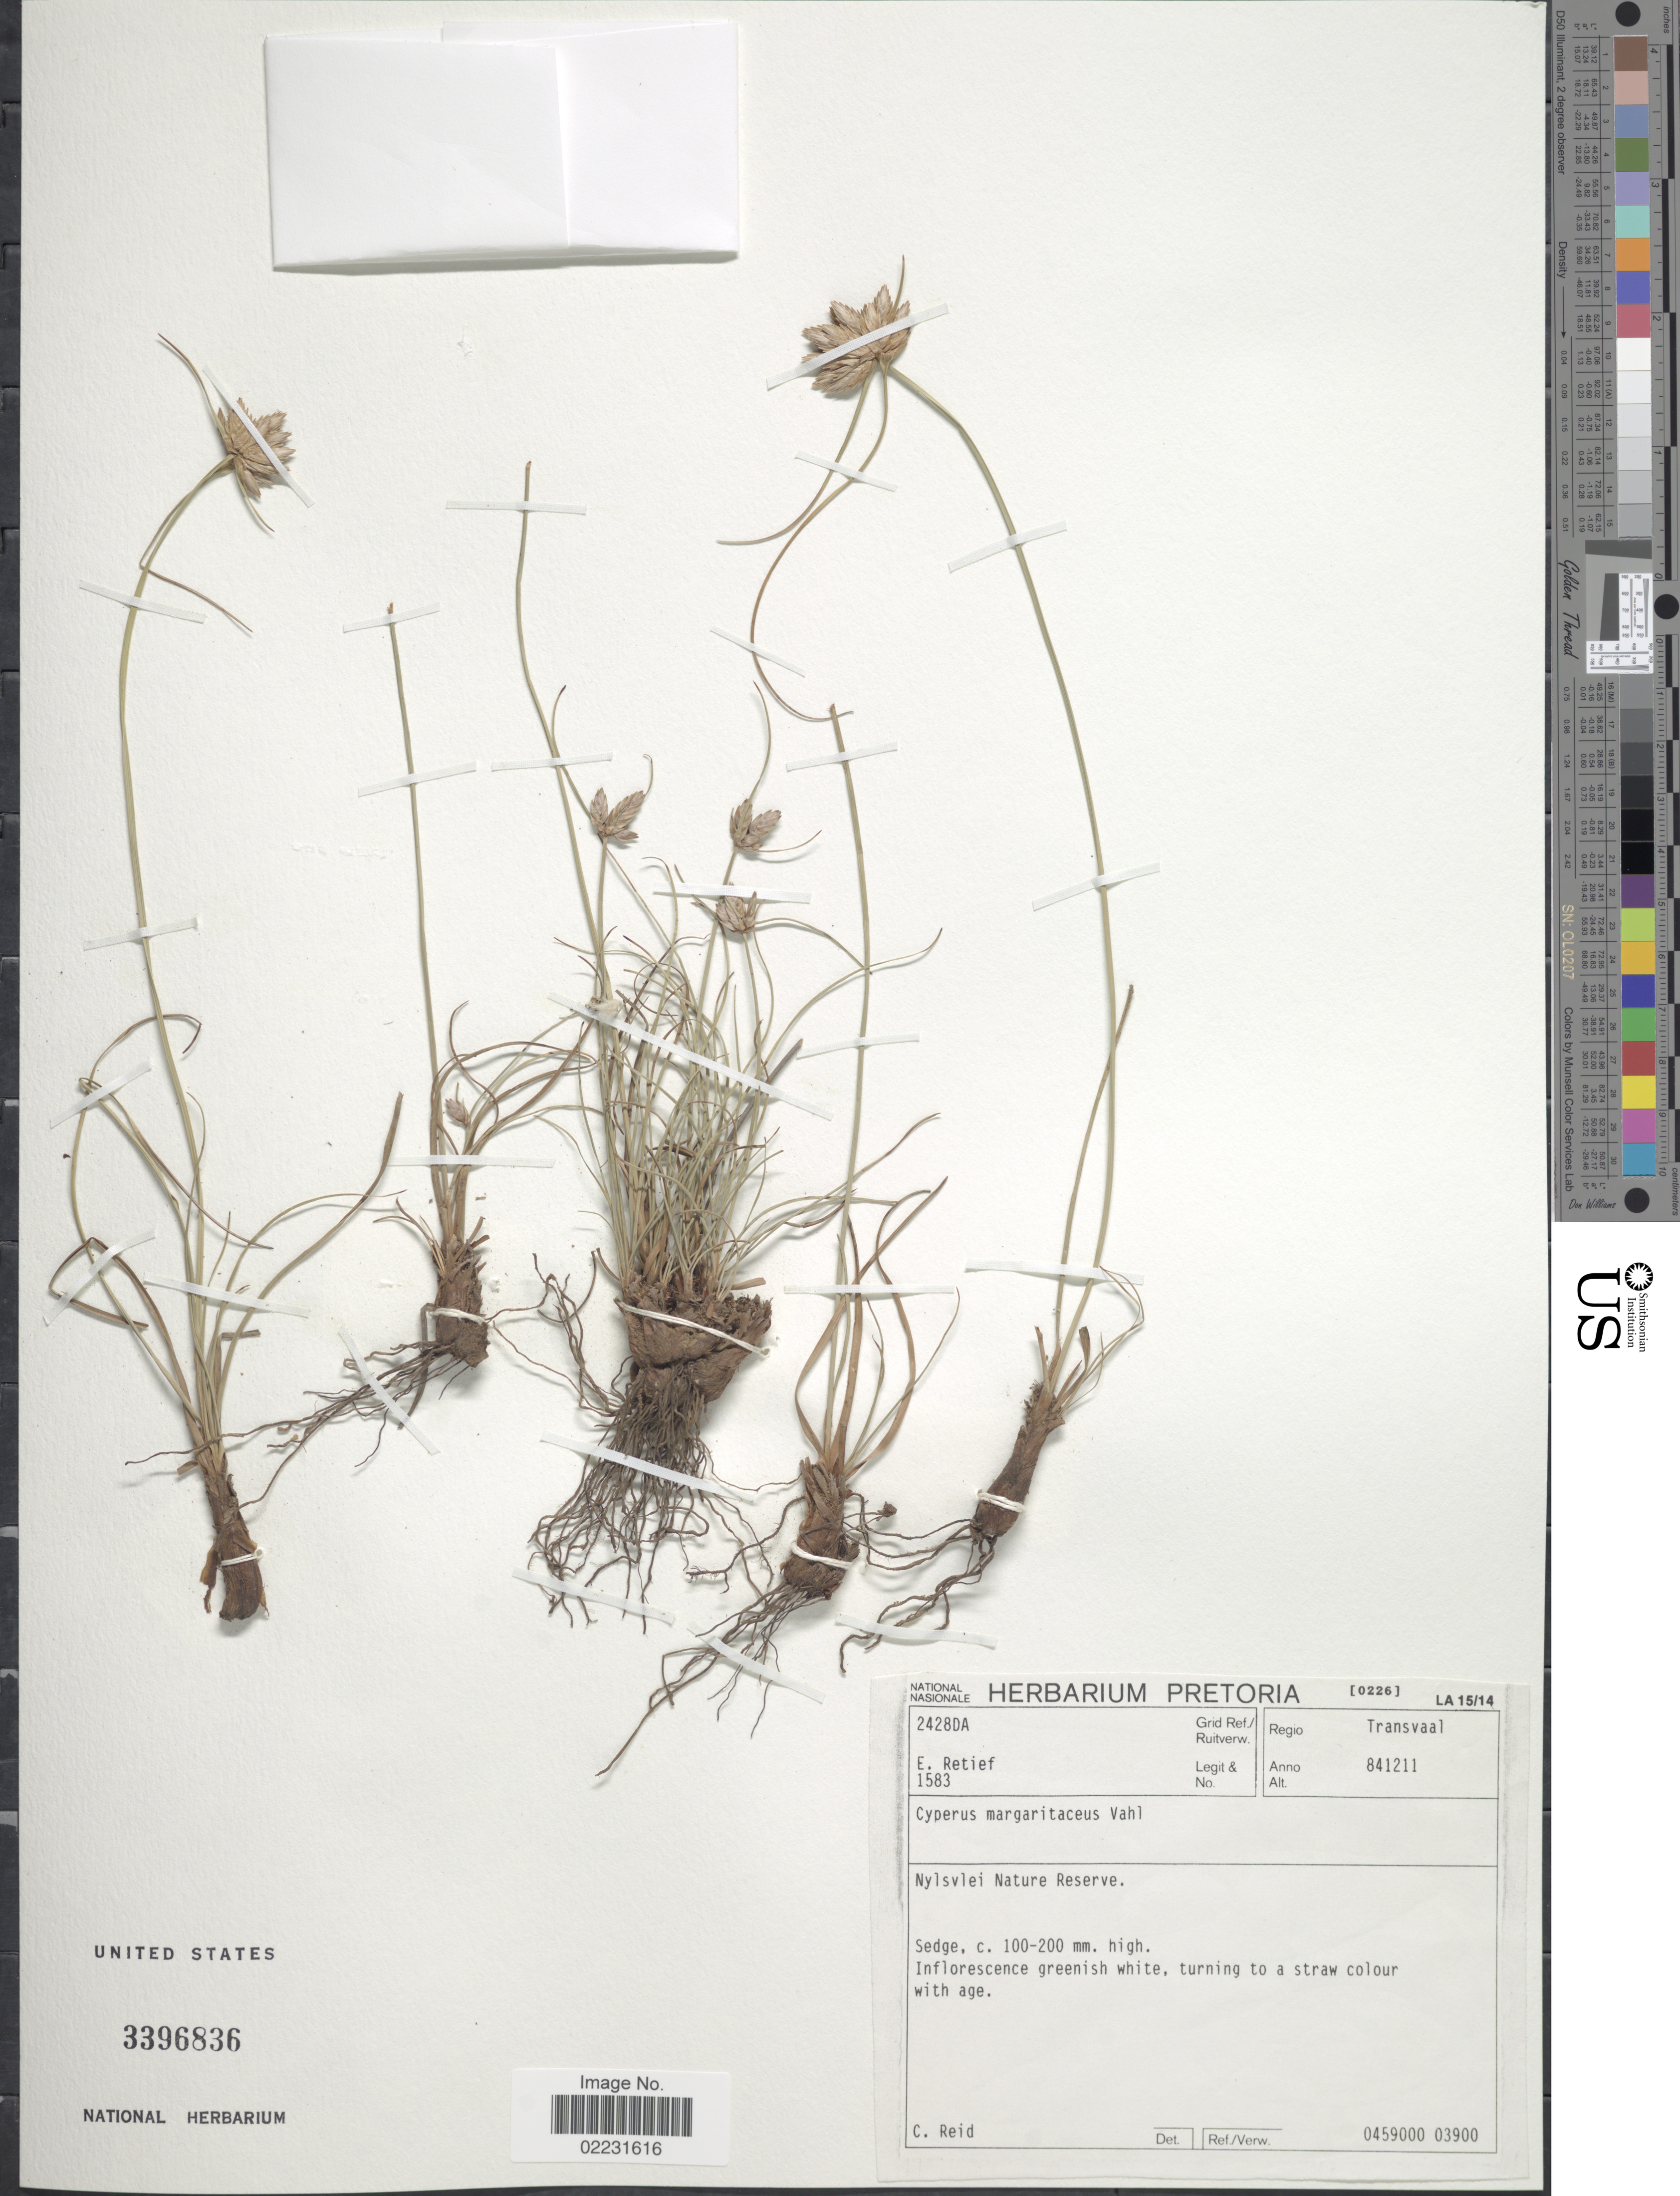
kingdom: Plantae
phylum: Tracheophyta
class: Liliopsida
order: Poales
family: Cyperaceae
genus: Cyperus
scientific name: Cyperus margaritaceus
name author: Vahl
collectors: E. Retief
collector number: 1583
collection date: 1984-12-11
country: South Africa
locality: Transvaal, Nylsvlei Nature Reserve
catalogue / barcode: US 3396836